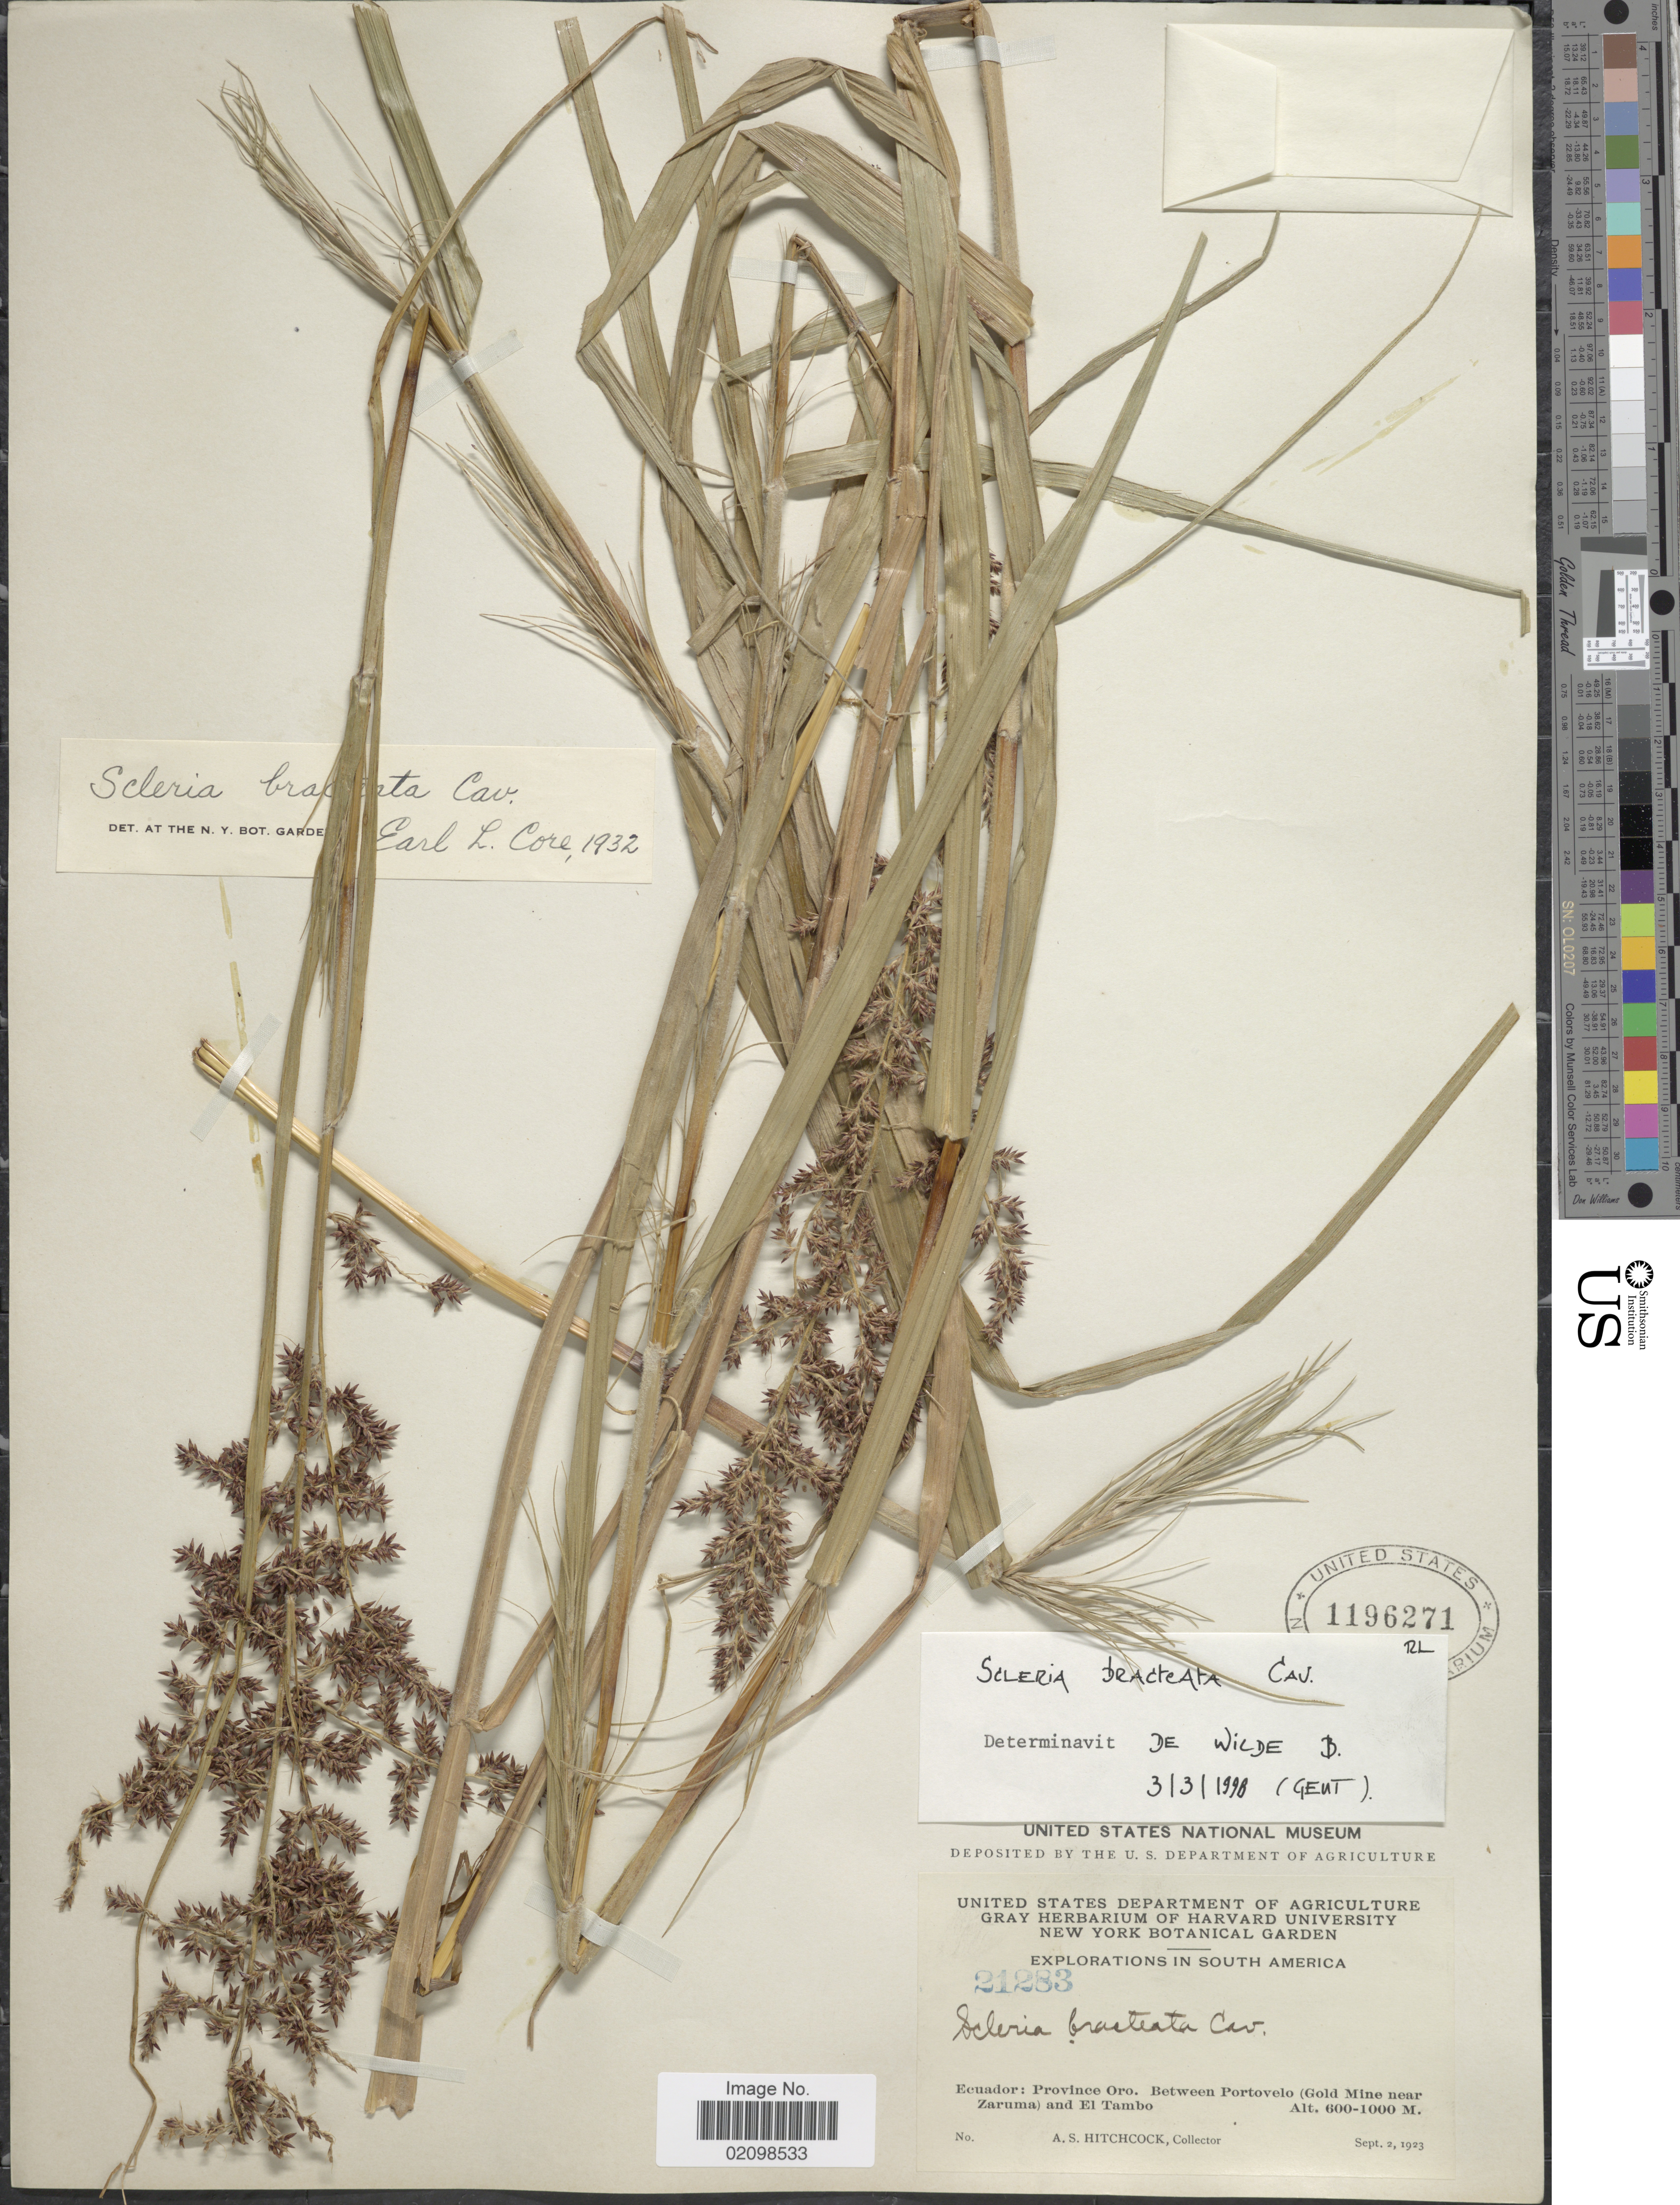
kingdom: Plantae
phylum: Tracheophyta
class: Liliopsida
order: Poales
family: Cyperaceae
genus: Scleria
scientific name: Scleria bracteata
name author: Cav.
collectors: A. S. Hitchcock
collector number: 21283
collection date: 1923-09-02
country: Ecuador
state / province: El Oro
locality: Ecuador: Province Oro, Between Portovelo (Gold Mine near Zaruma) and El Tambo.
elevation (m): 600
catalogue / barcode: US 1196271